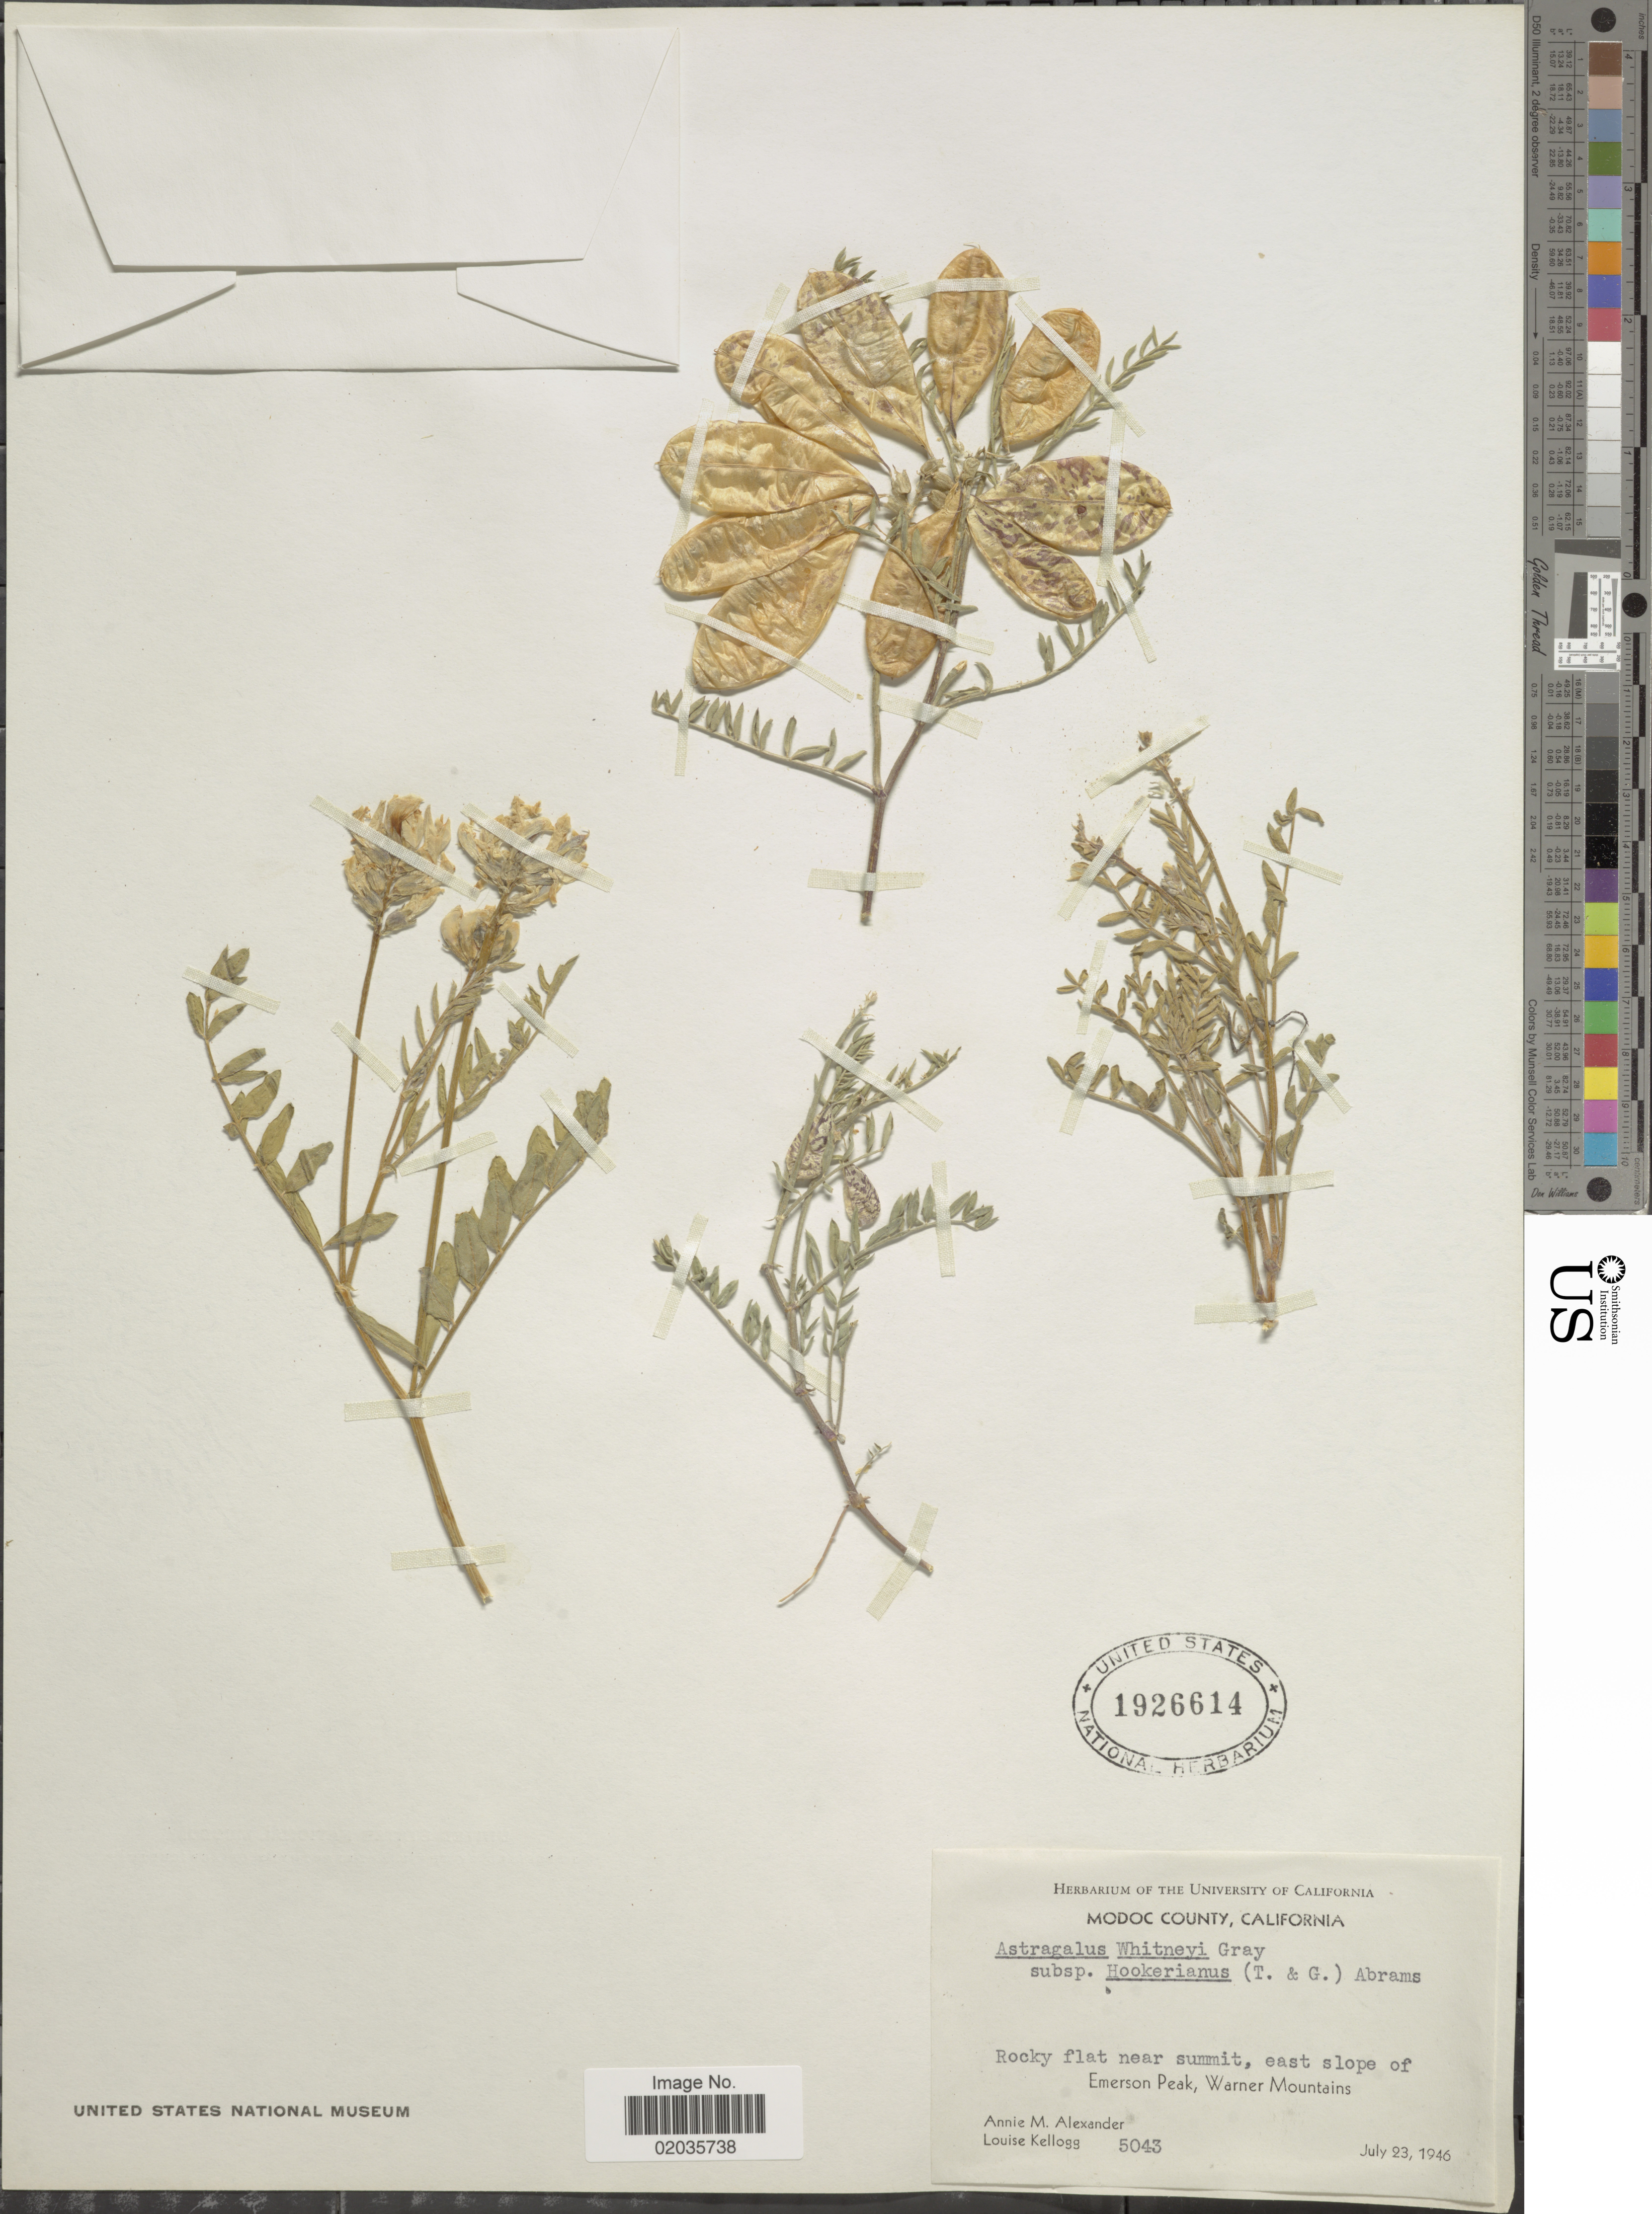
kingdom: Plantae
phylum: Tracheophyta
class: Magnoliopsida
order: Fabales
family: Fabaceae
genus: Astragalus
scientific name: Astragalus whitneyi subsp. hookerianus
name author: (Torr. & A. Gray) Abrams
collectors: A. M. Alexander & L. Kellogg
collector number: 5043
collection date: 1946-07-23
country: United States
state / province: California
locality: Rocky flat near summit, east slope of Emerson Peak, Warner Mountains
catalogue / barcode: US 1926614